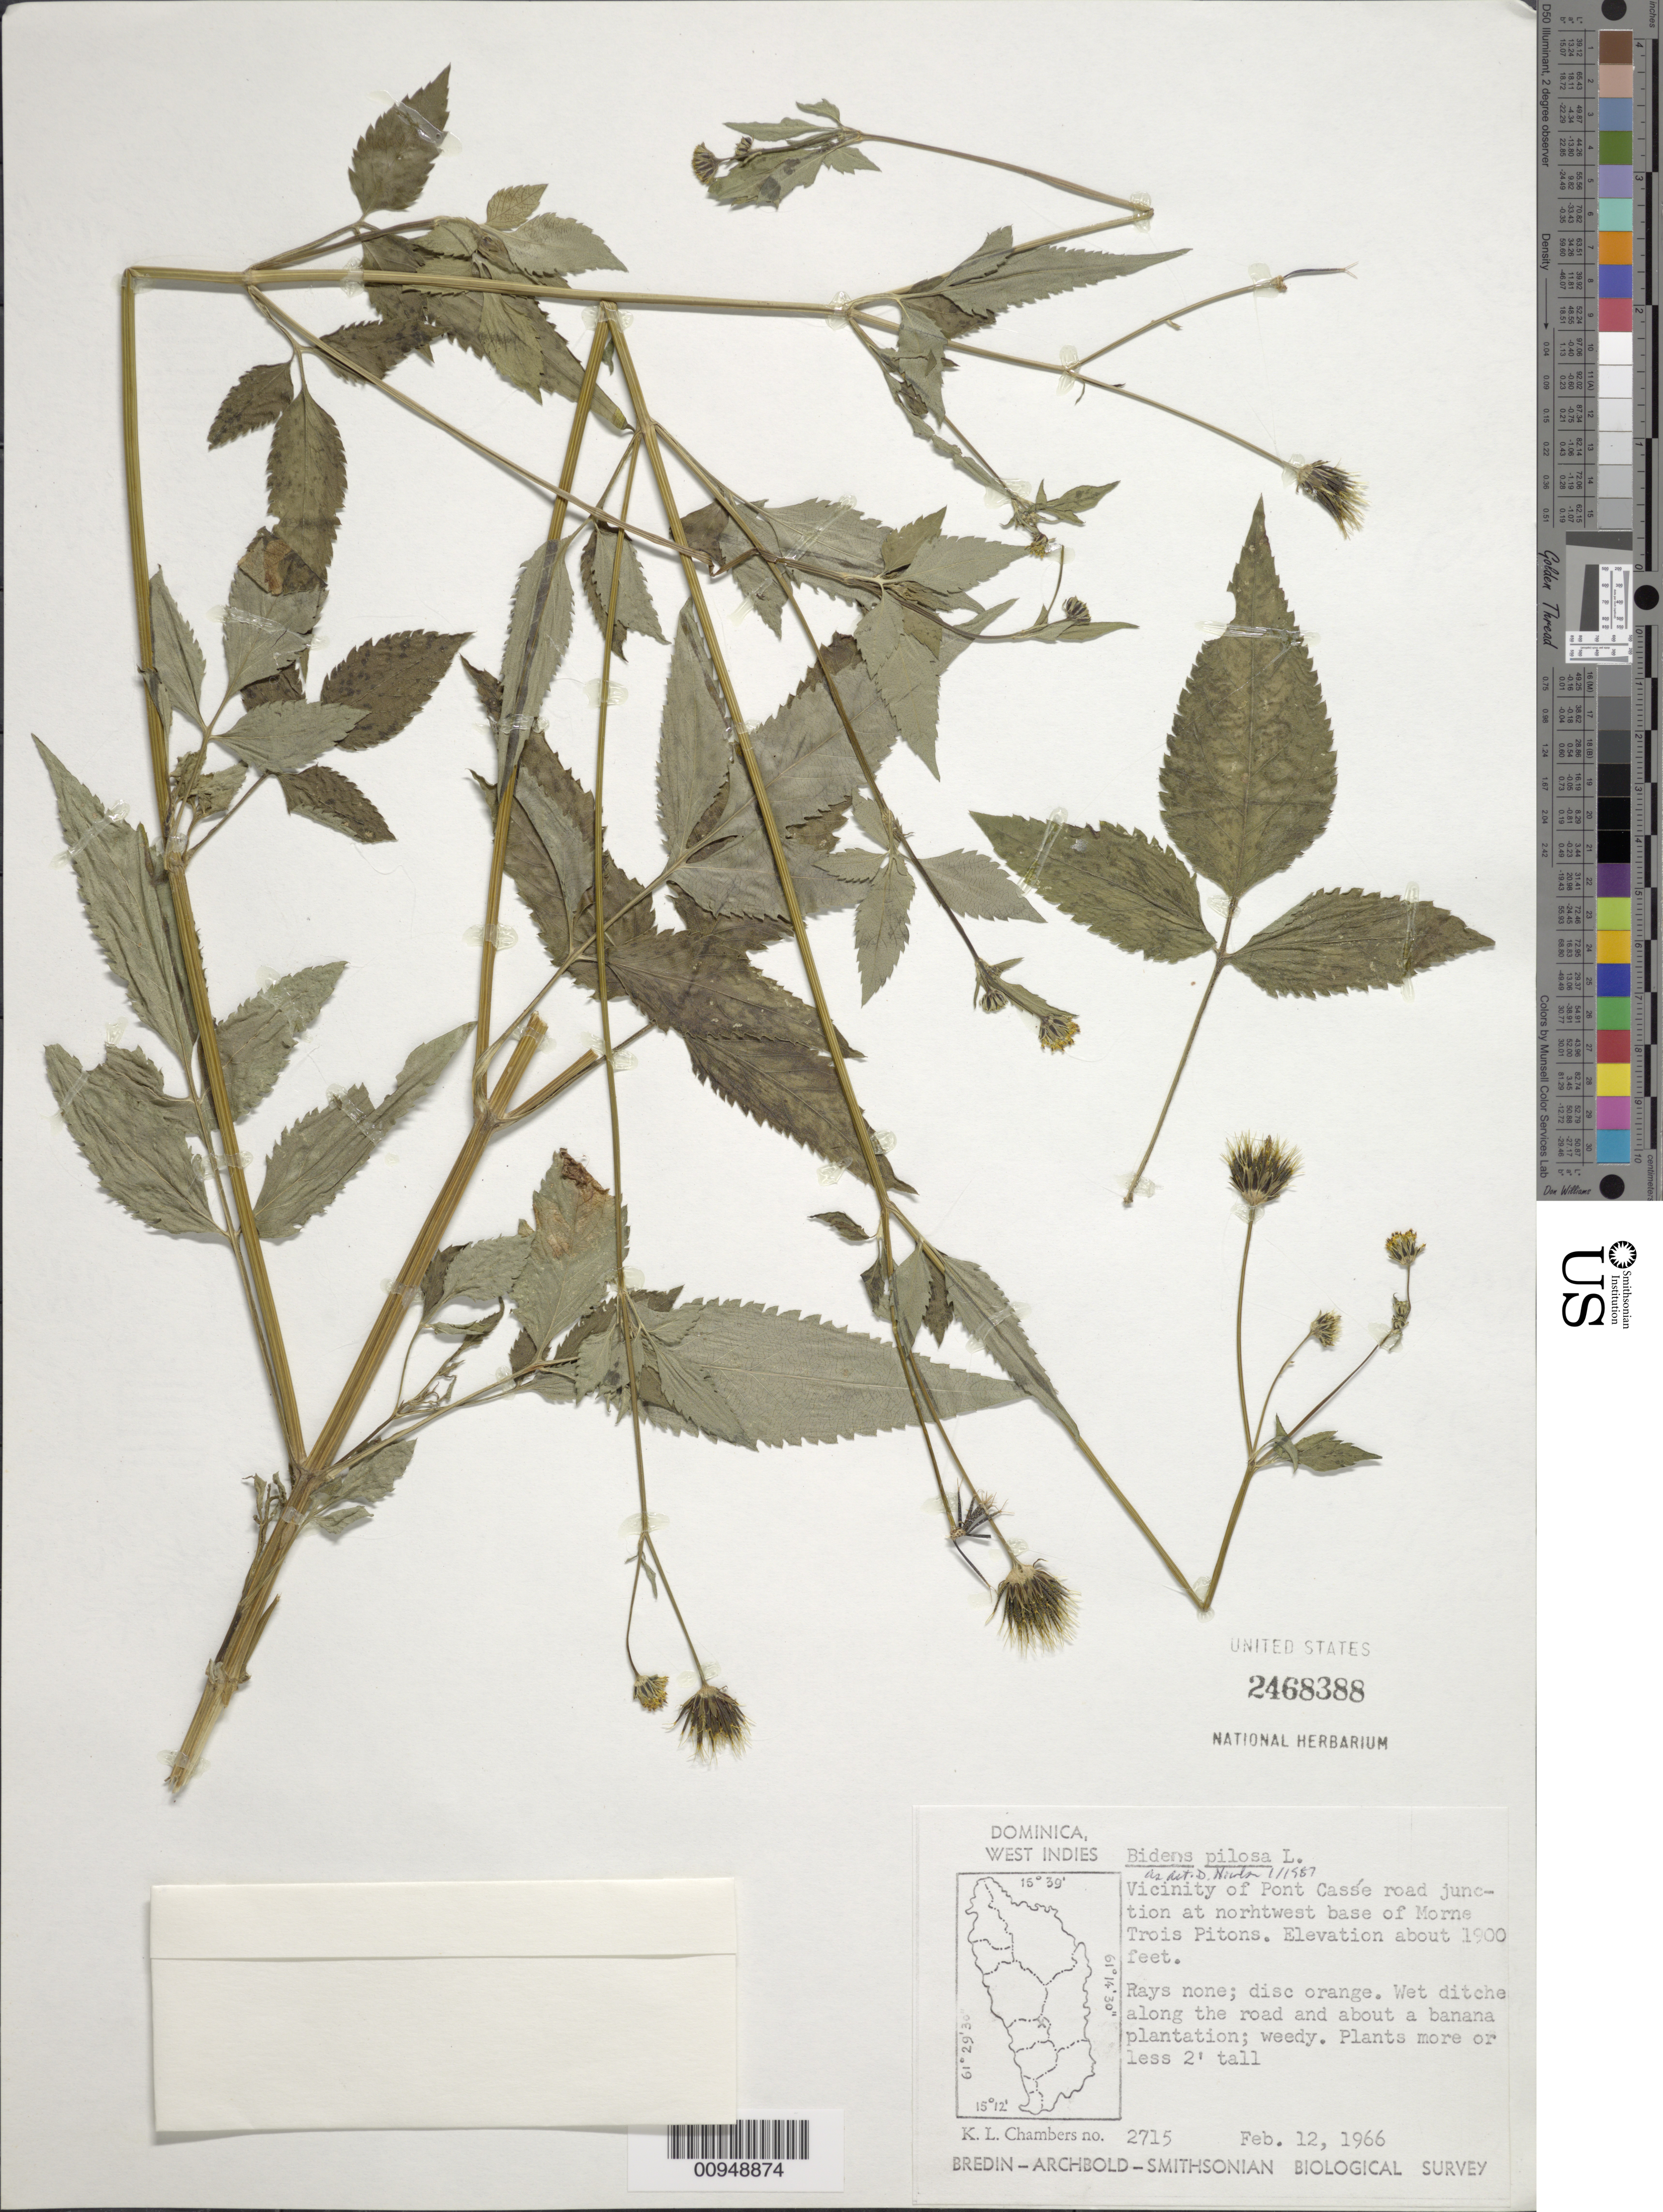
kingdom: Plantae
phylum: Tracheophyta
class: Magnoliopsida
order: Asterales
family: Asteraceae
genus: Bidens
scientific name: Bidens pilosa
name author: L.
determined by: Nicolson, Dan H.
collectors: K. L. Chambers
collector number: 2715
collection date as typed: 12 Feb 1966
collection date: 1966-02-12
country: Dominica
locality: Vicinity of Pont Cassé Road, junction at northwest base of Morne Trois Pitons, banana plantation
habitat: Wet ditches along the road and about a banana plantation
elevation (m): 579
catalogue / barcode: US 2468388